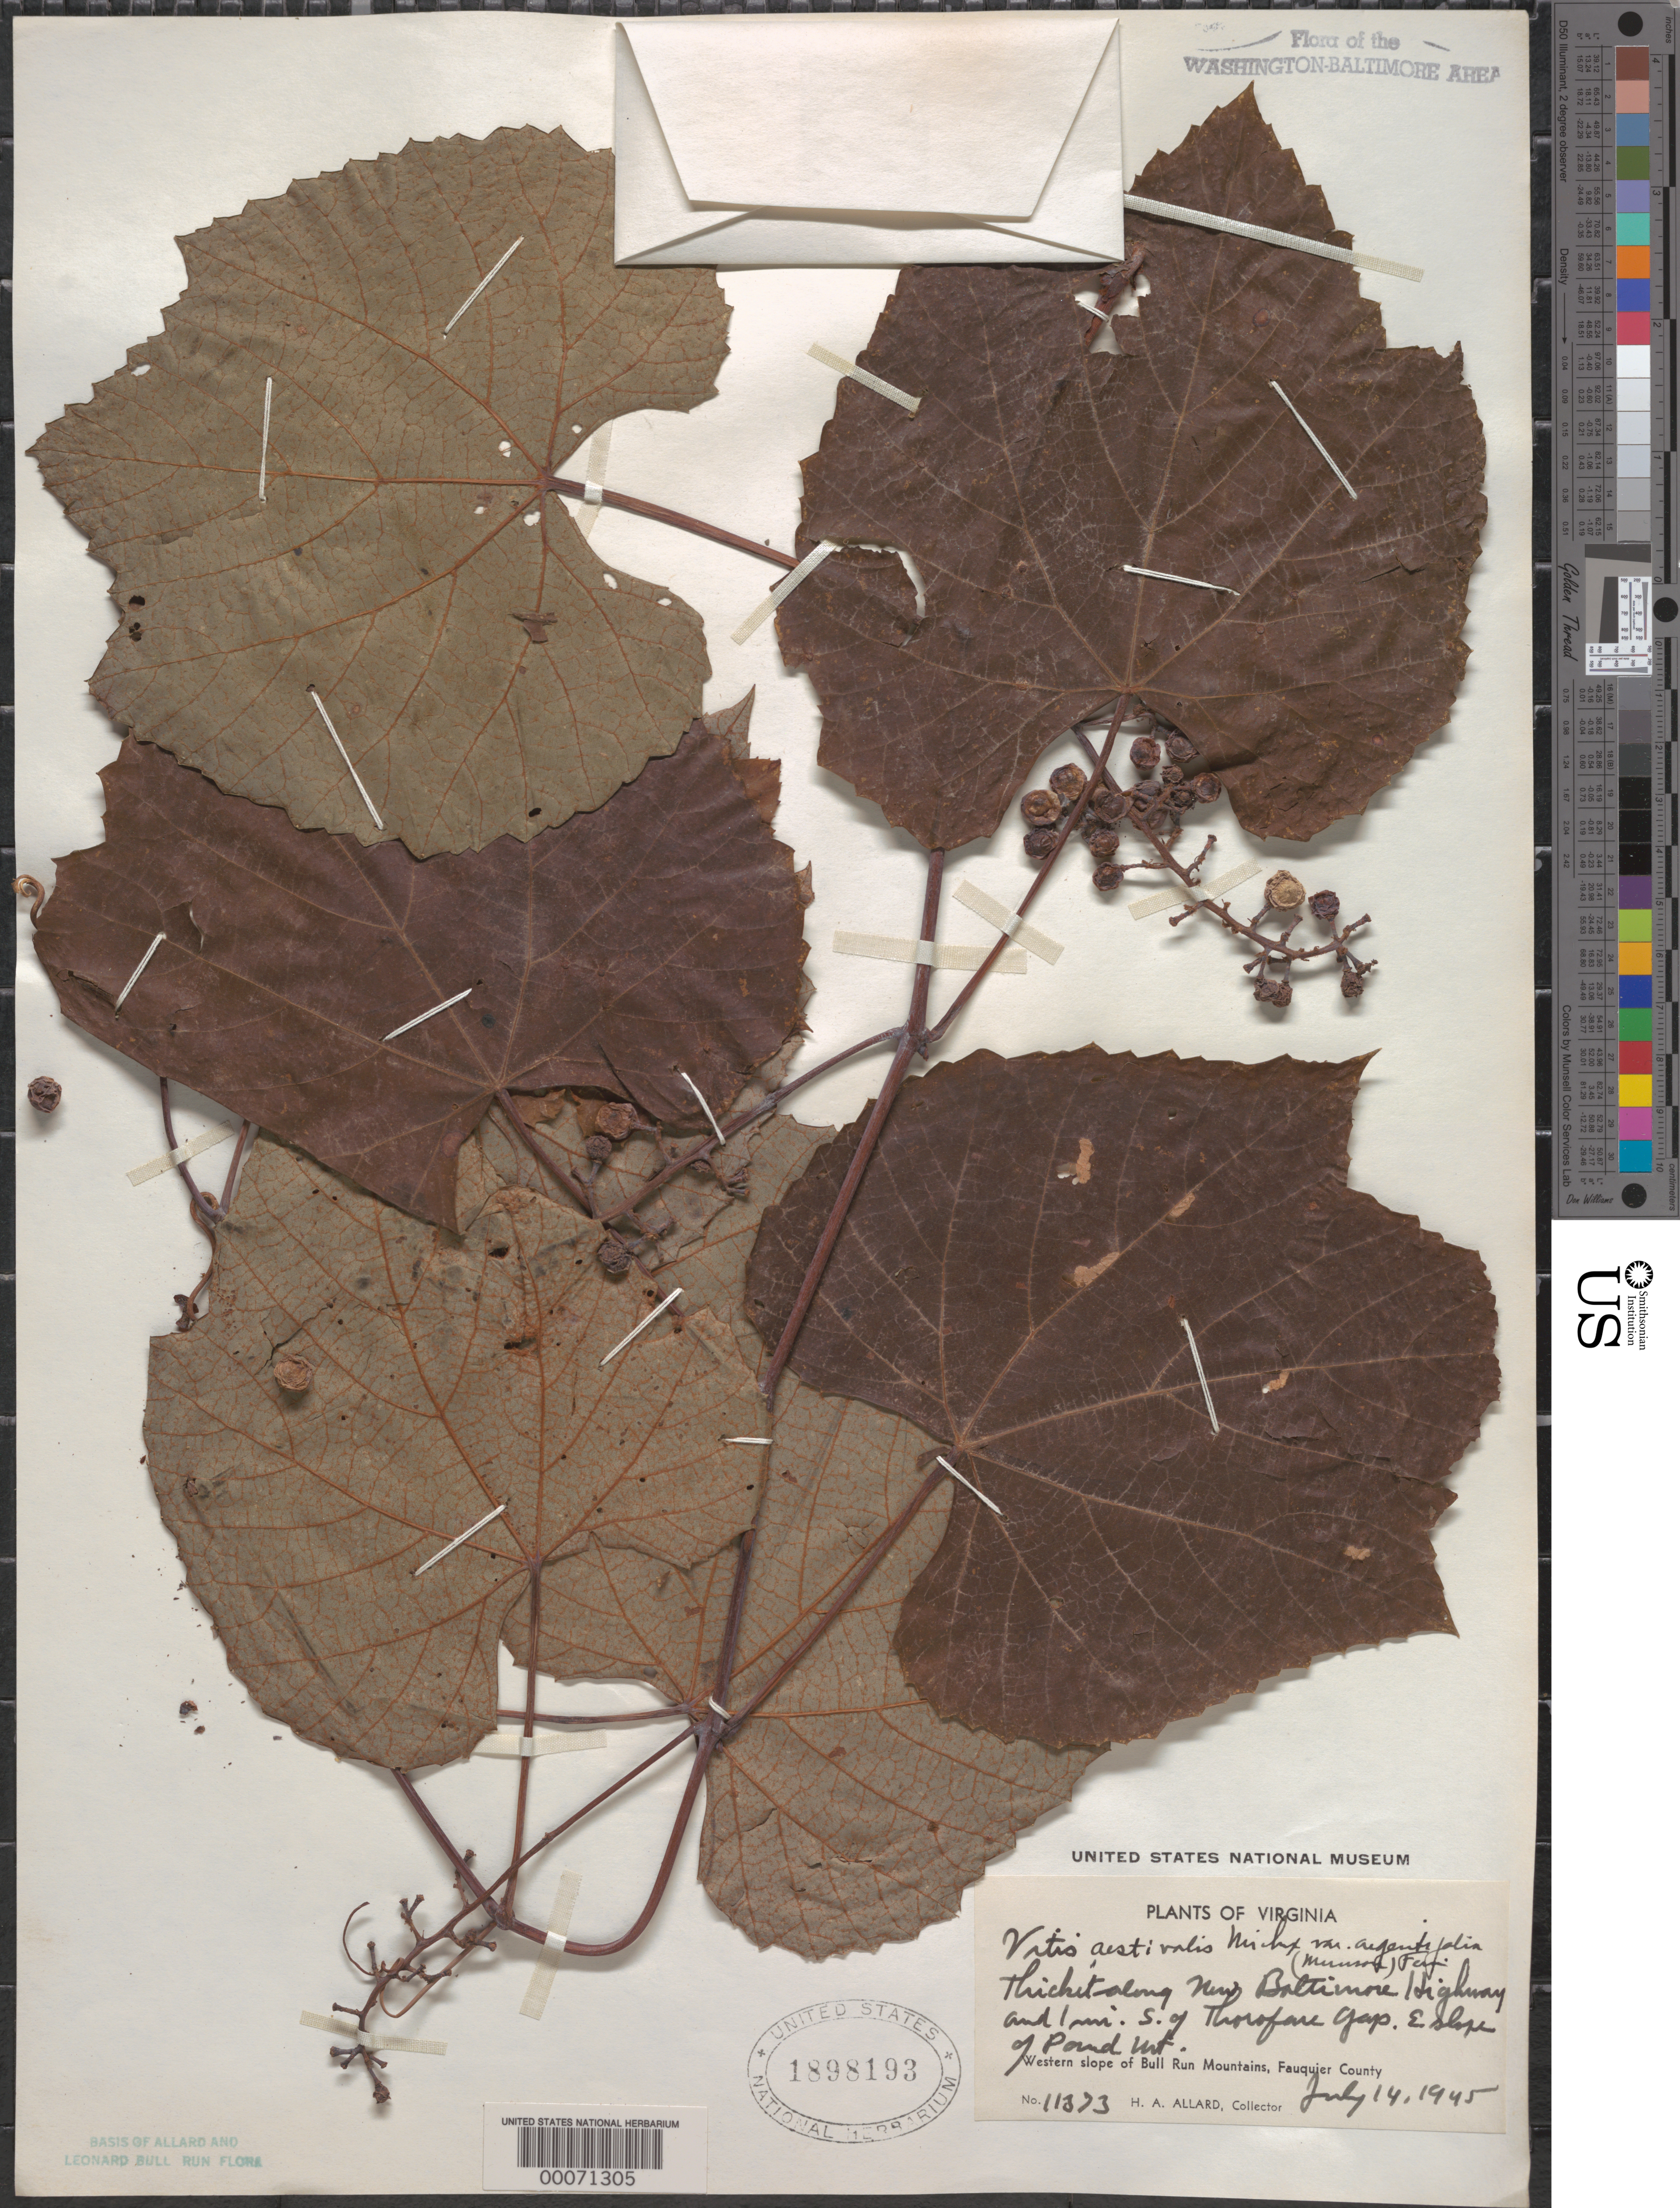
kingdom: Plantae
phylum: Tracheophyta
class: Magnoliopsida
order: Vitales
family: Vitaceae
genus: Vitis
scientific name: Vitis aestivalis var. argentifolia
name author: Michx.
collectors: H. A. Allard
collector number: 11373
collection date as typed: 14 --- 1945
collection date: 1945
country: United States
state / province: Virginia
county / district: Fauquier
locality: South of Thorofare Gap, New Baltimore Highway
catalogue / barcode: US 1898193